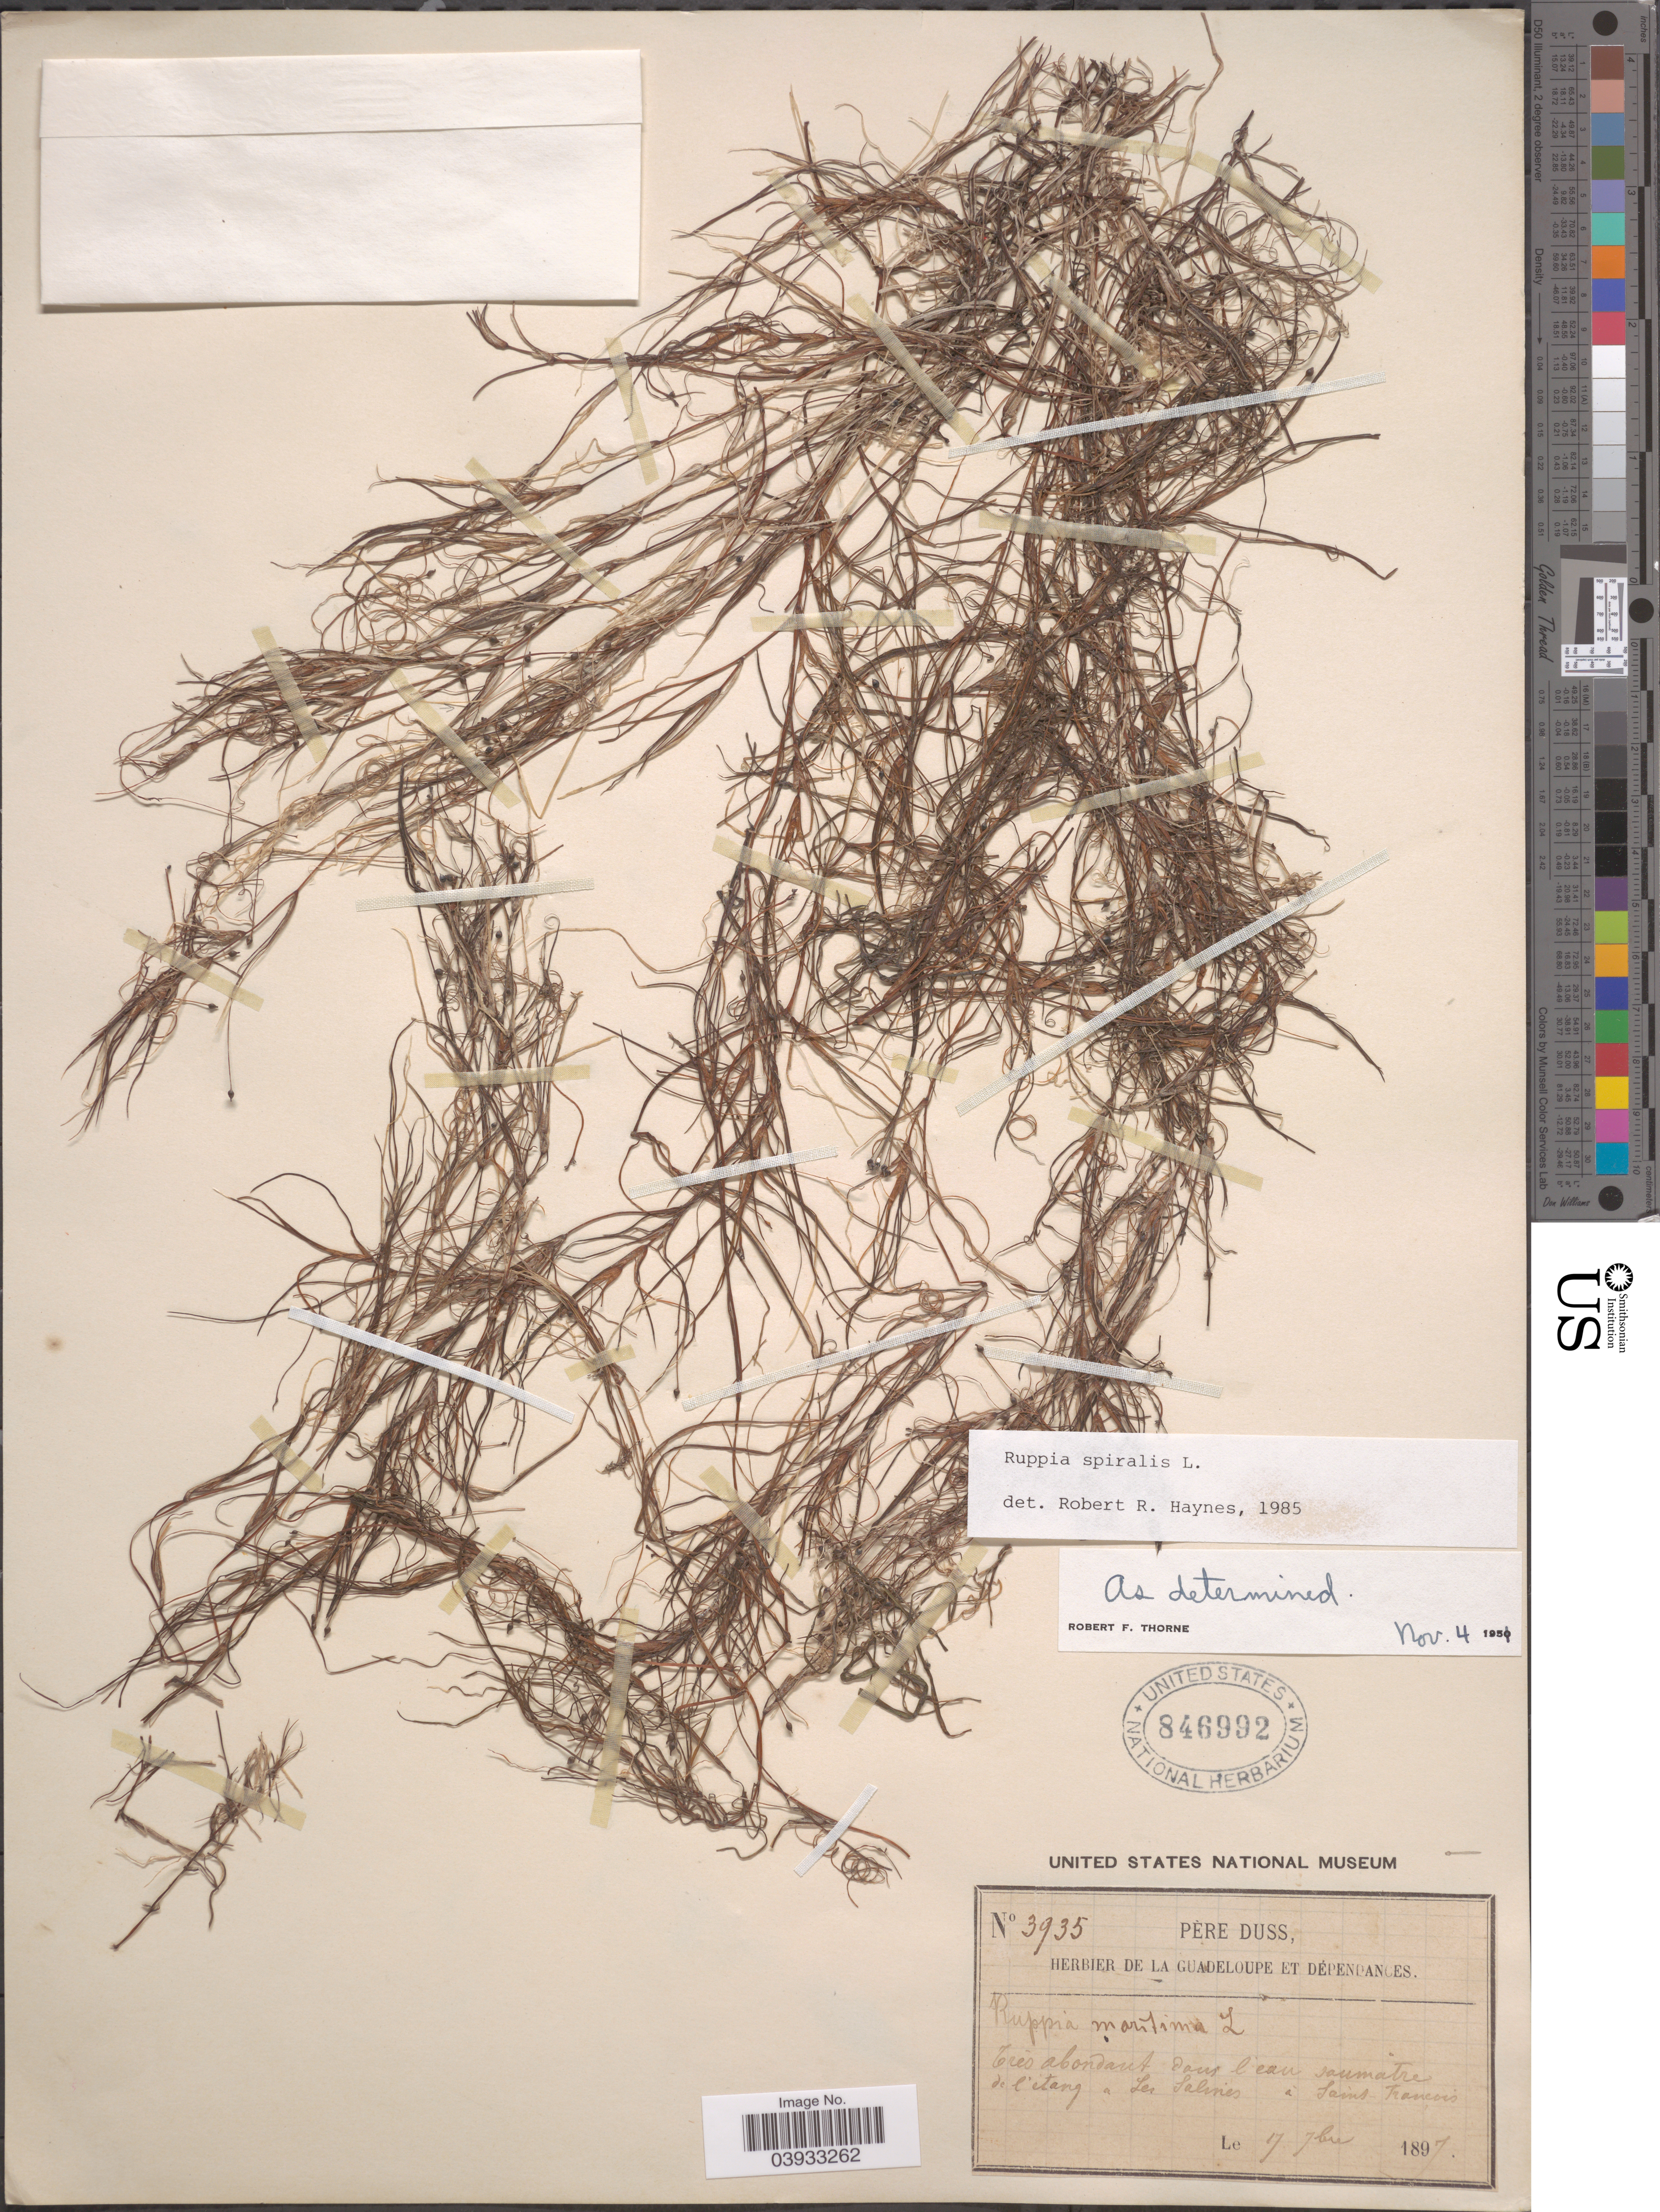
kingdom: Plantae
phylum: Tracheophyta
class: Liliopsida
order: Alismatales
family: Ruppiaceae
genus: Ruppia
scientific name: Ruppia spiralis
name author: L. ex Dumort.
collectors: Père Duss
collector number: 3935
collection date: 1897-09-17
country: Guadeloupe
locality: Trés abondant daus l'eau saumatre de l'etang "Les Salines" a Saint Francois.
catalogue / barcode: US 846992